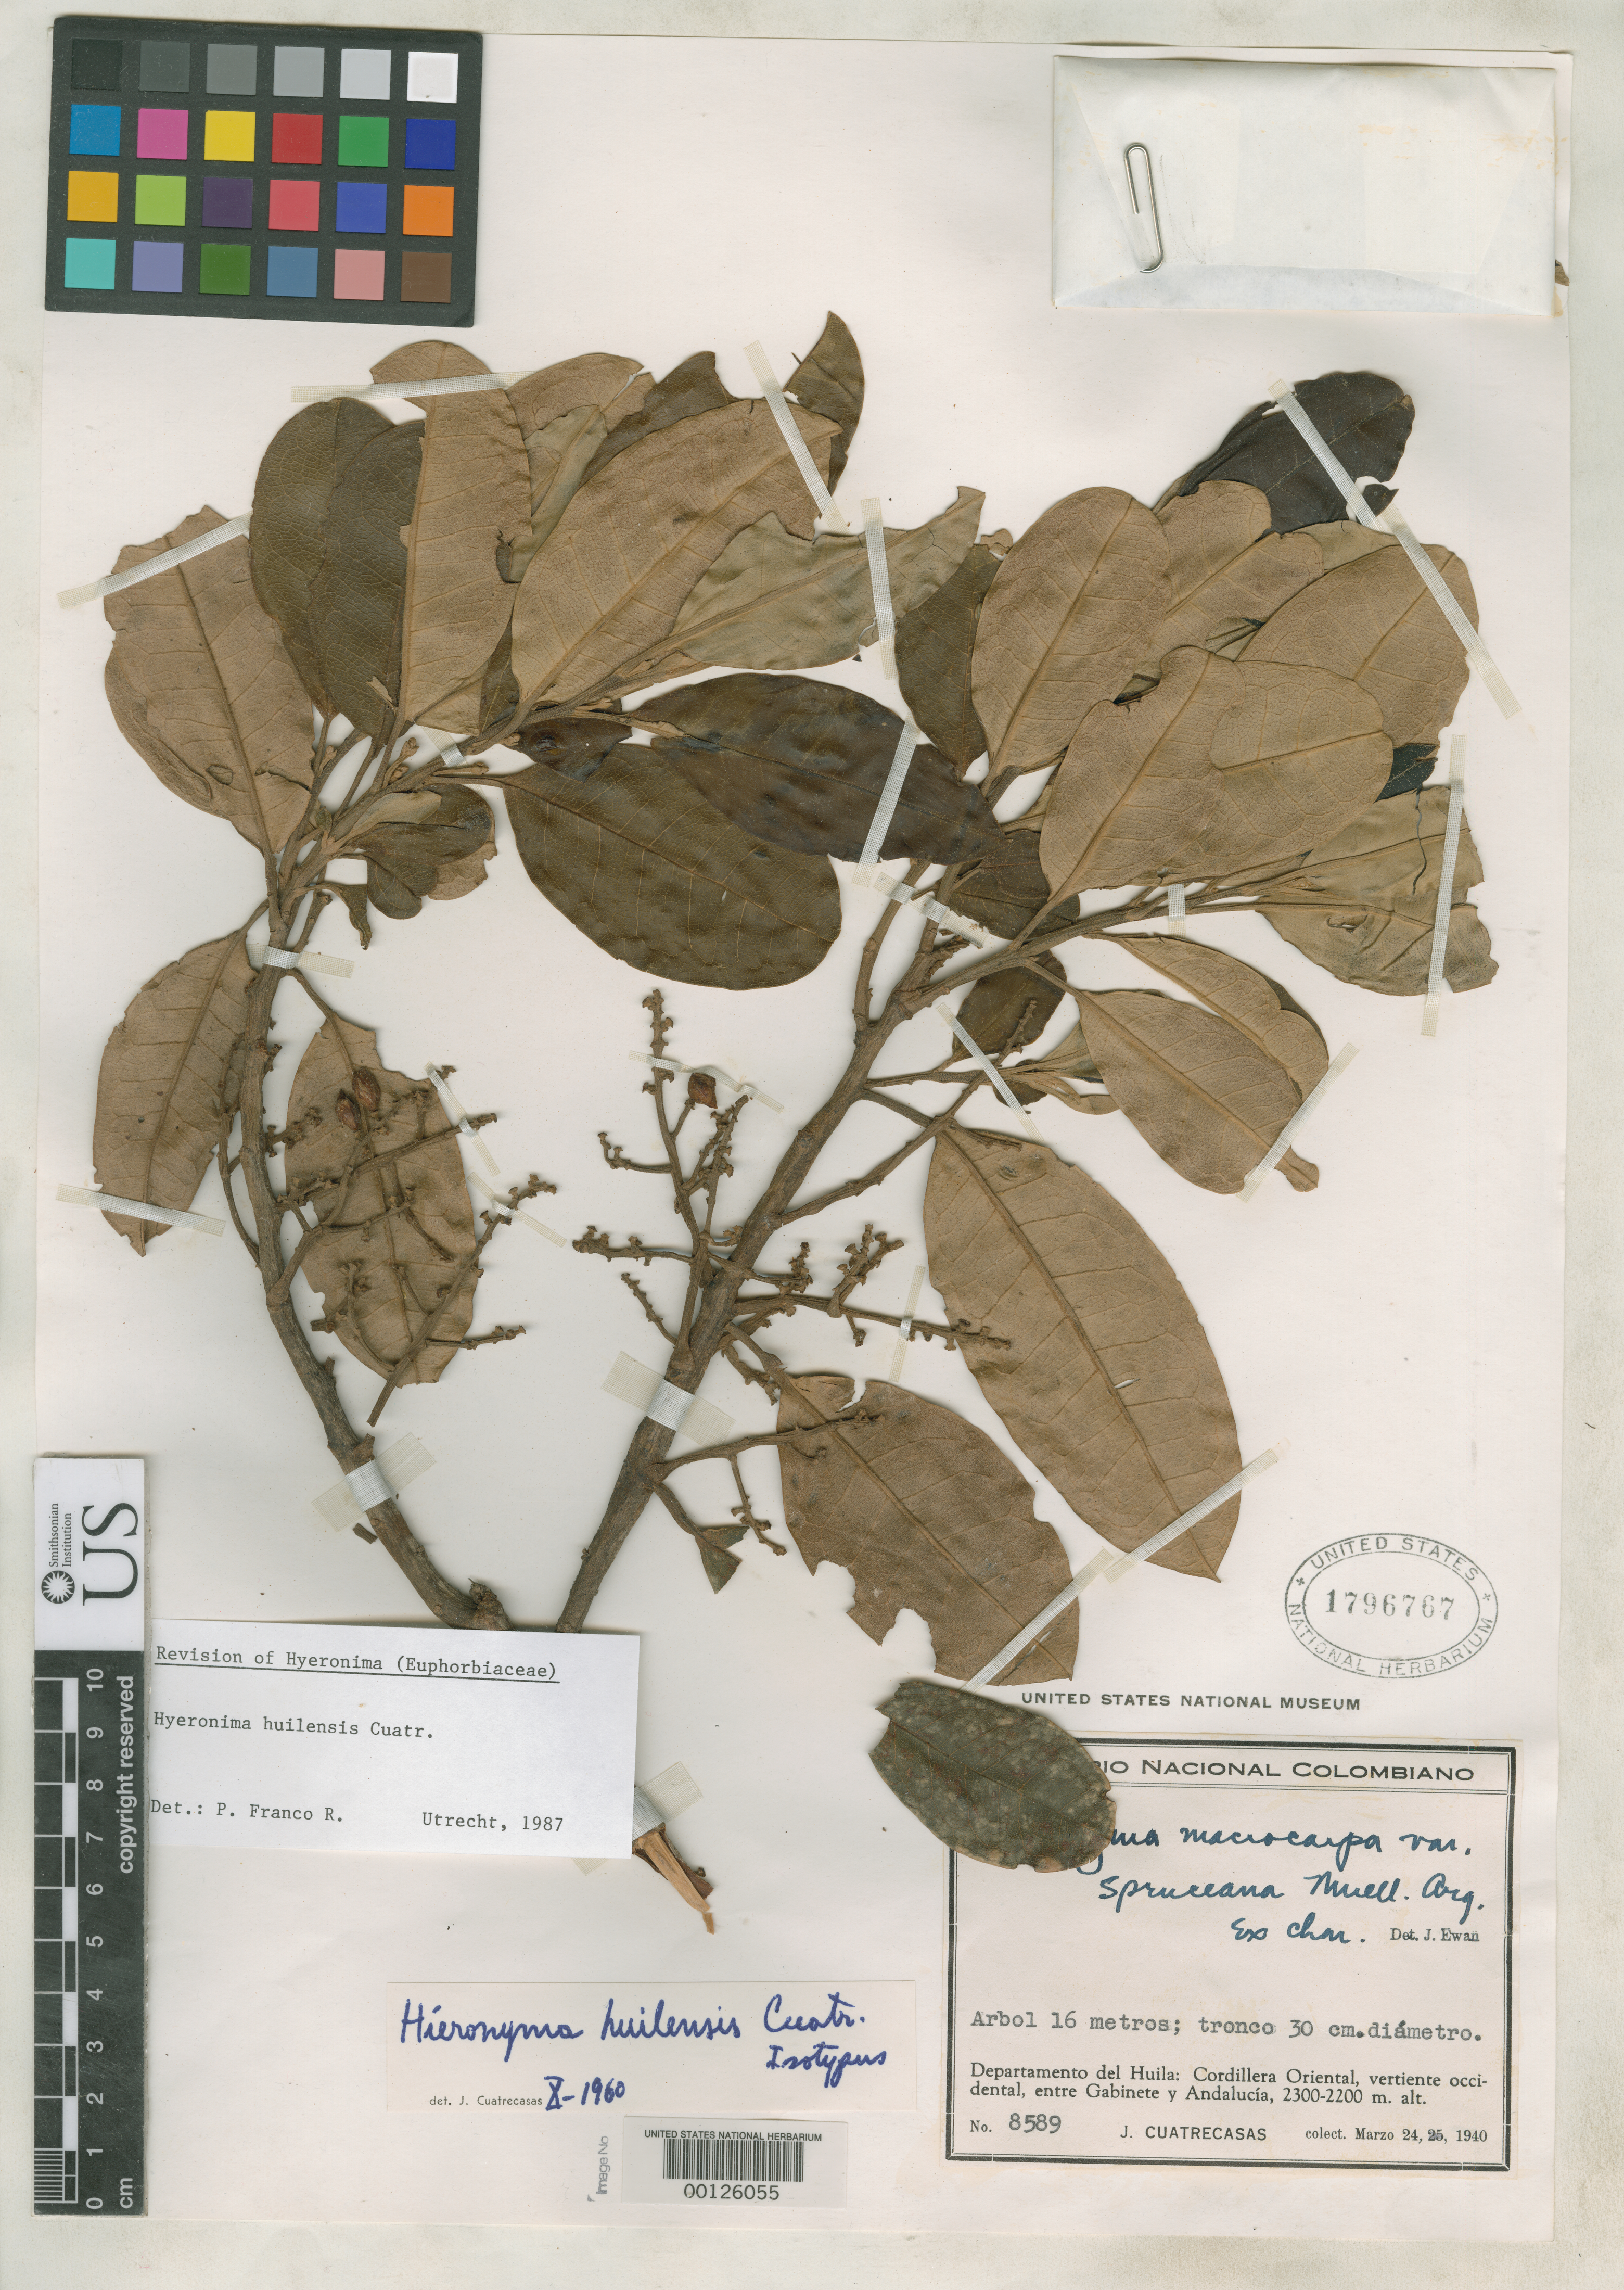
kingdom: Plantae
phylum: Tracheophyta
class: Magnoliopsida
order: Malpighiales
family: Phyllanthaceae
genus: Hyeronima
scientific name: Hyeronima huilensis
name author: Cuatrec.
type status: Isotype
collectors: J. Cuatrecasas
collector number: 8589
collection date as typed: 24 Mar 1940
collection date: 1940-03-24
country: Colombia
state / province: Huila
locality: Gabinete - Andalucia.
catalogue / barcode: US 1796767